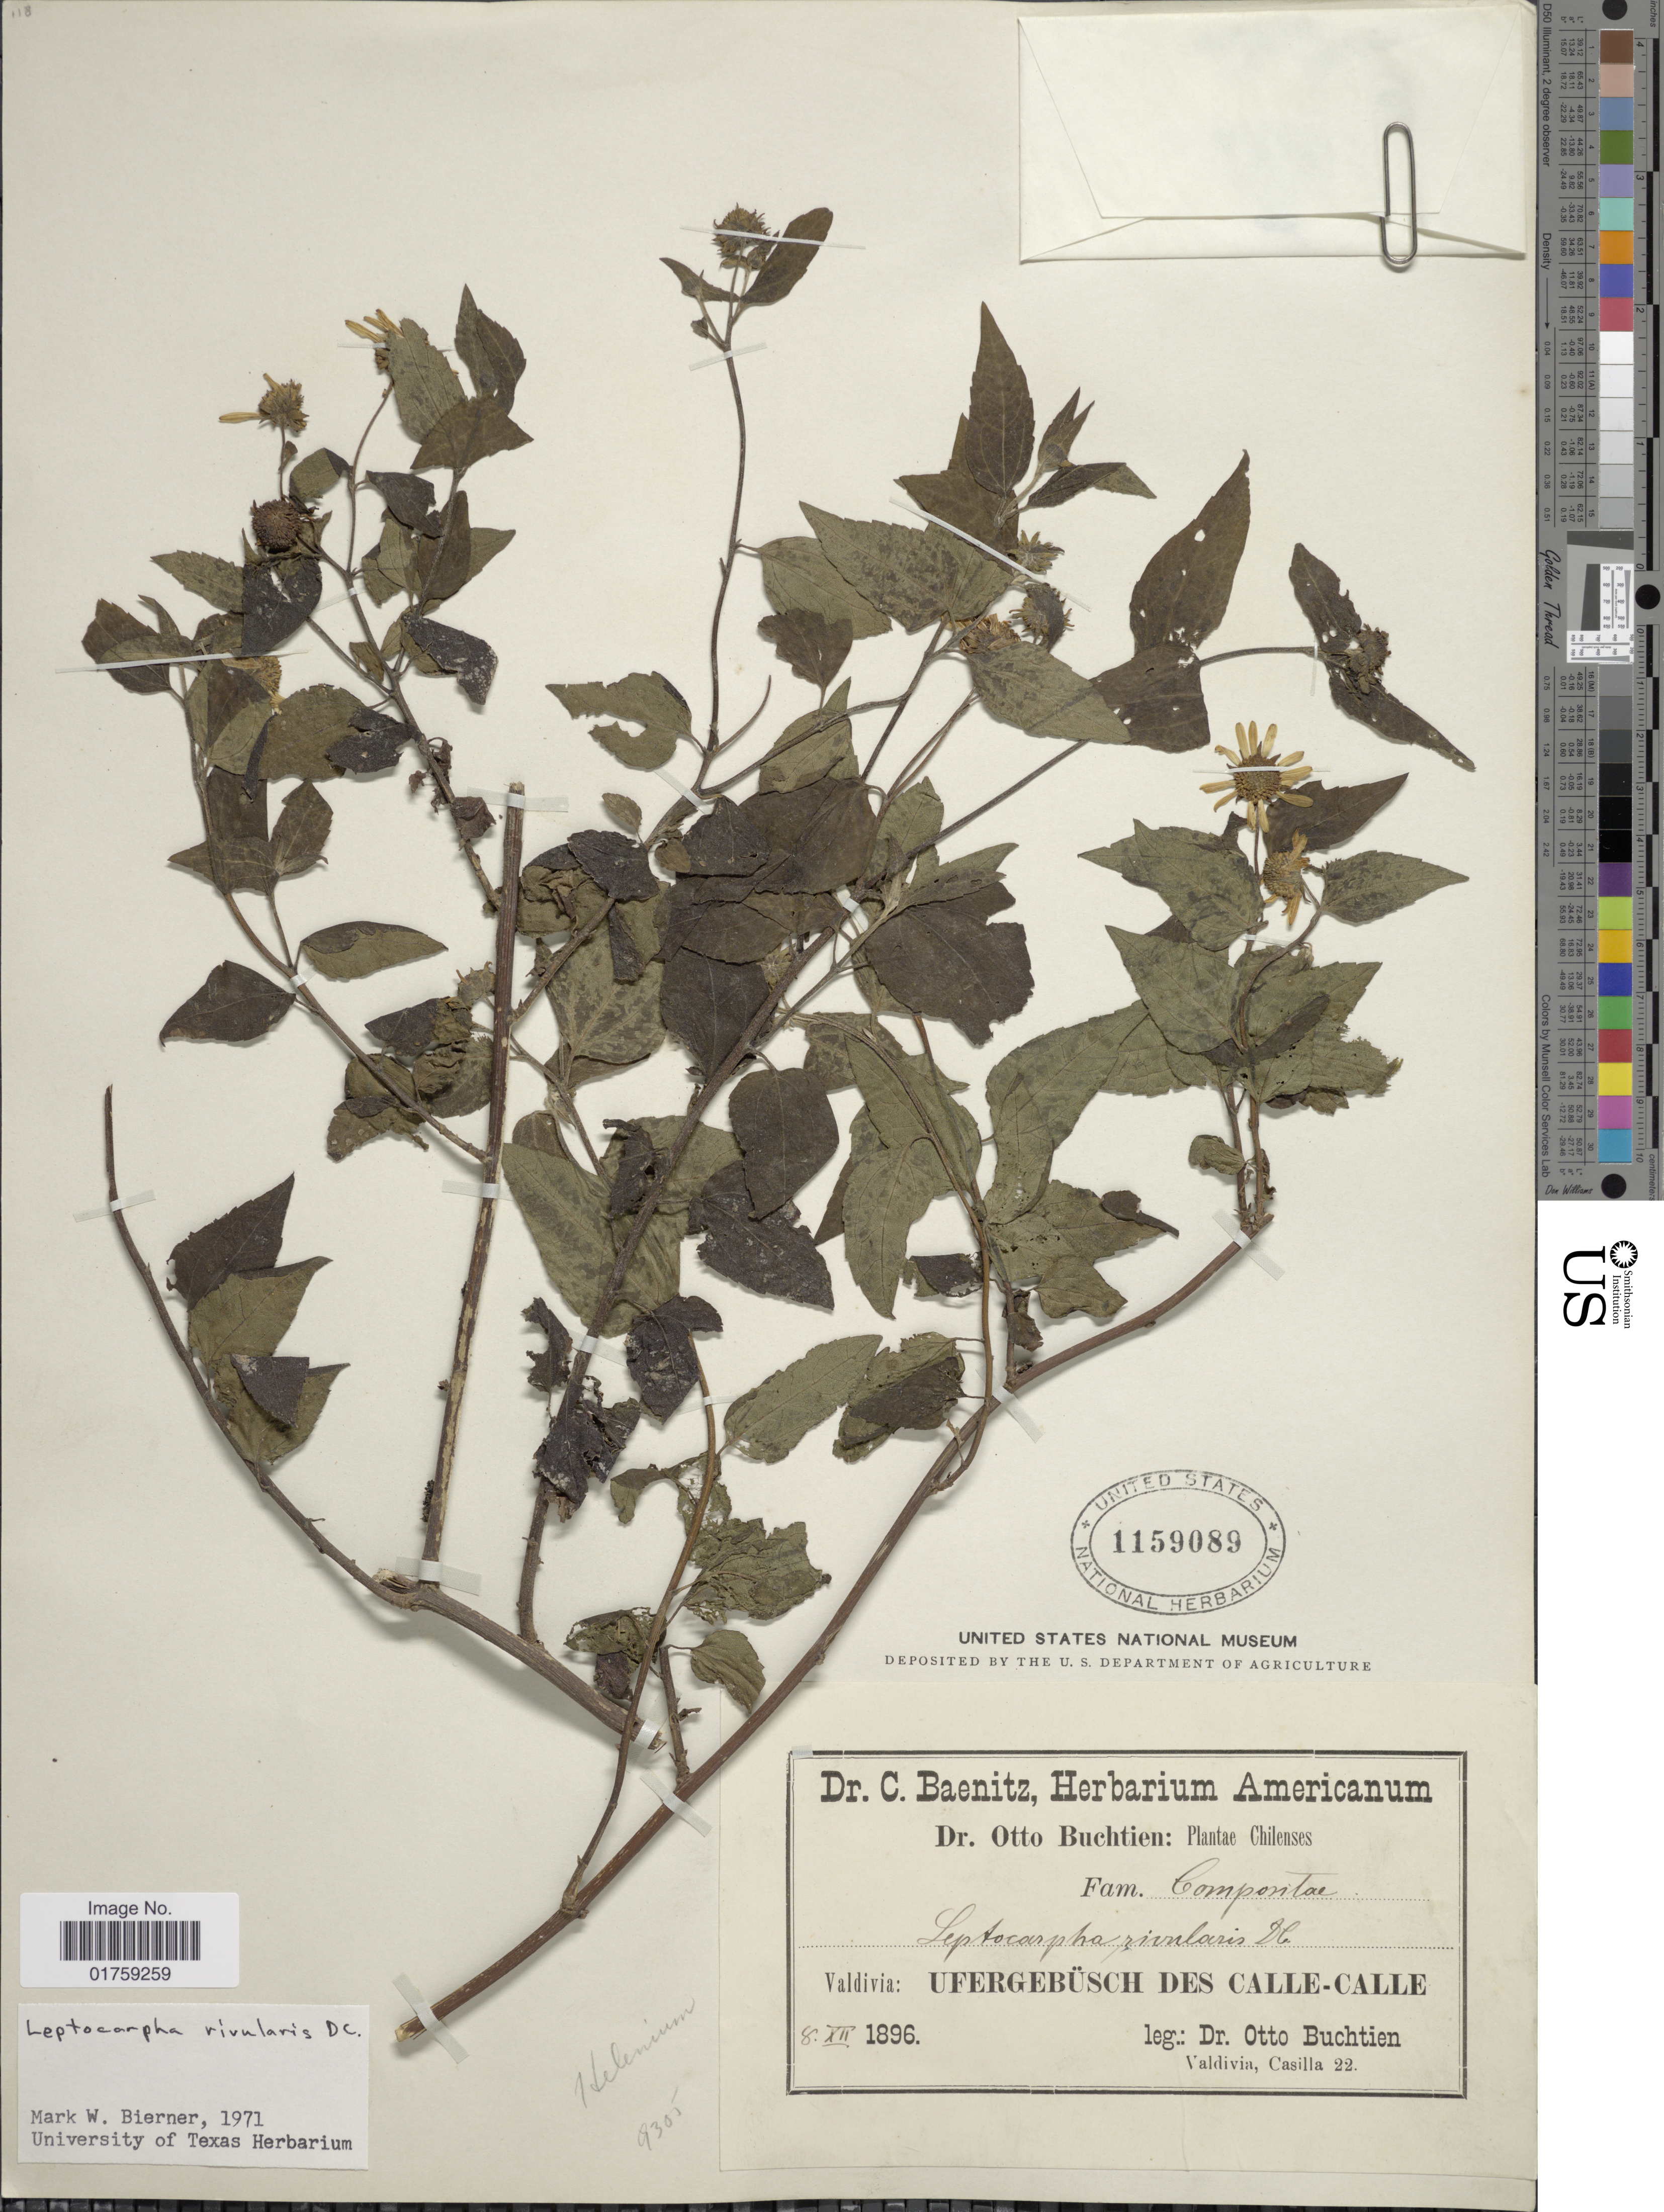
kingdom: Plantae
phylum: Tracheophyta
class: Magnoliopsida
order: Asterales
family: Asteraceae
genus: Leptocarpha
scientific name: Leptocarpha rivularis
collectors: O. Buchtien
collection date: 1896-12-08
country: Chile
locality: Valdivia: Ufergebusch des Calle-Calle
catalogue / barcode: US 1159089